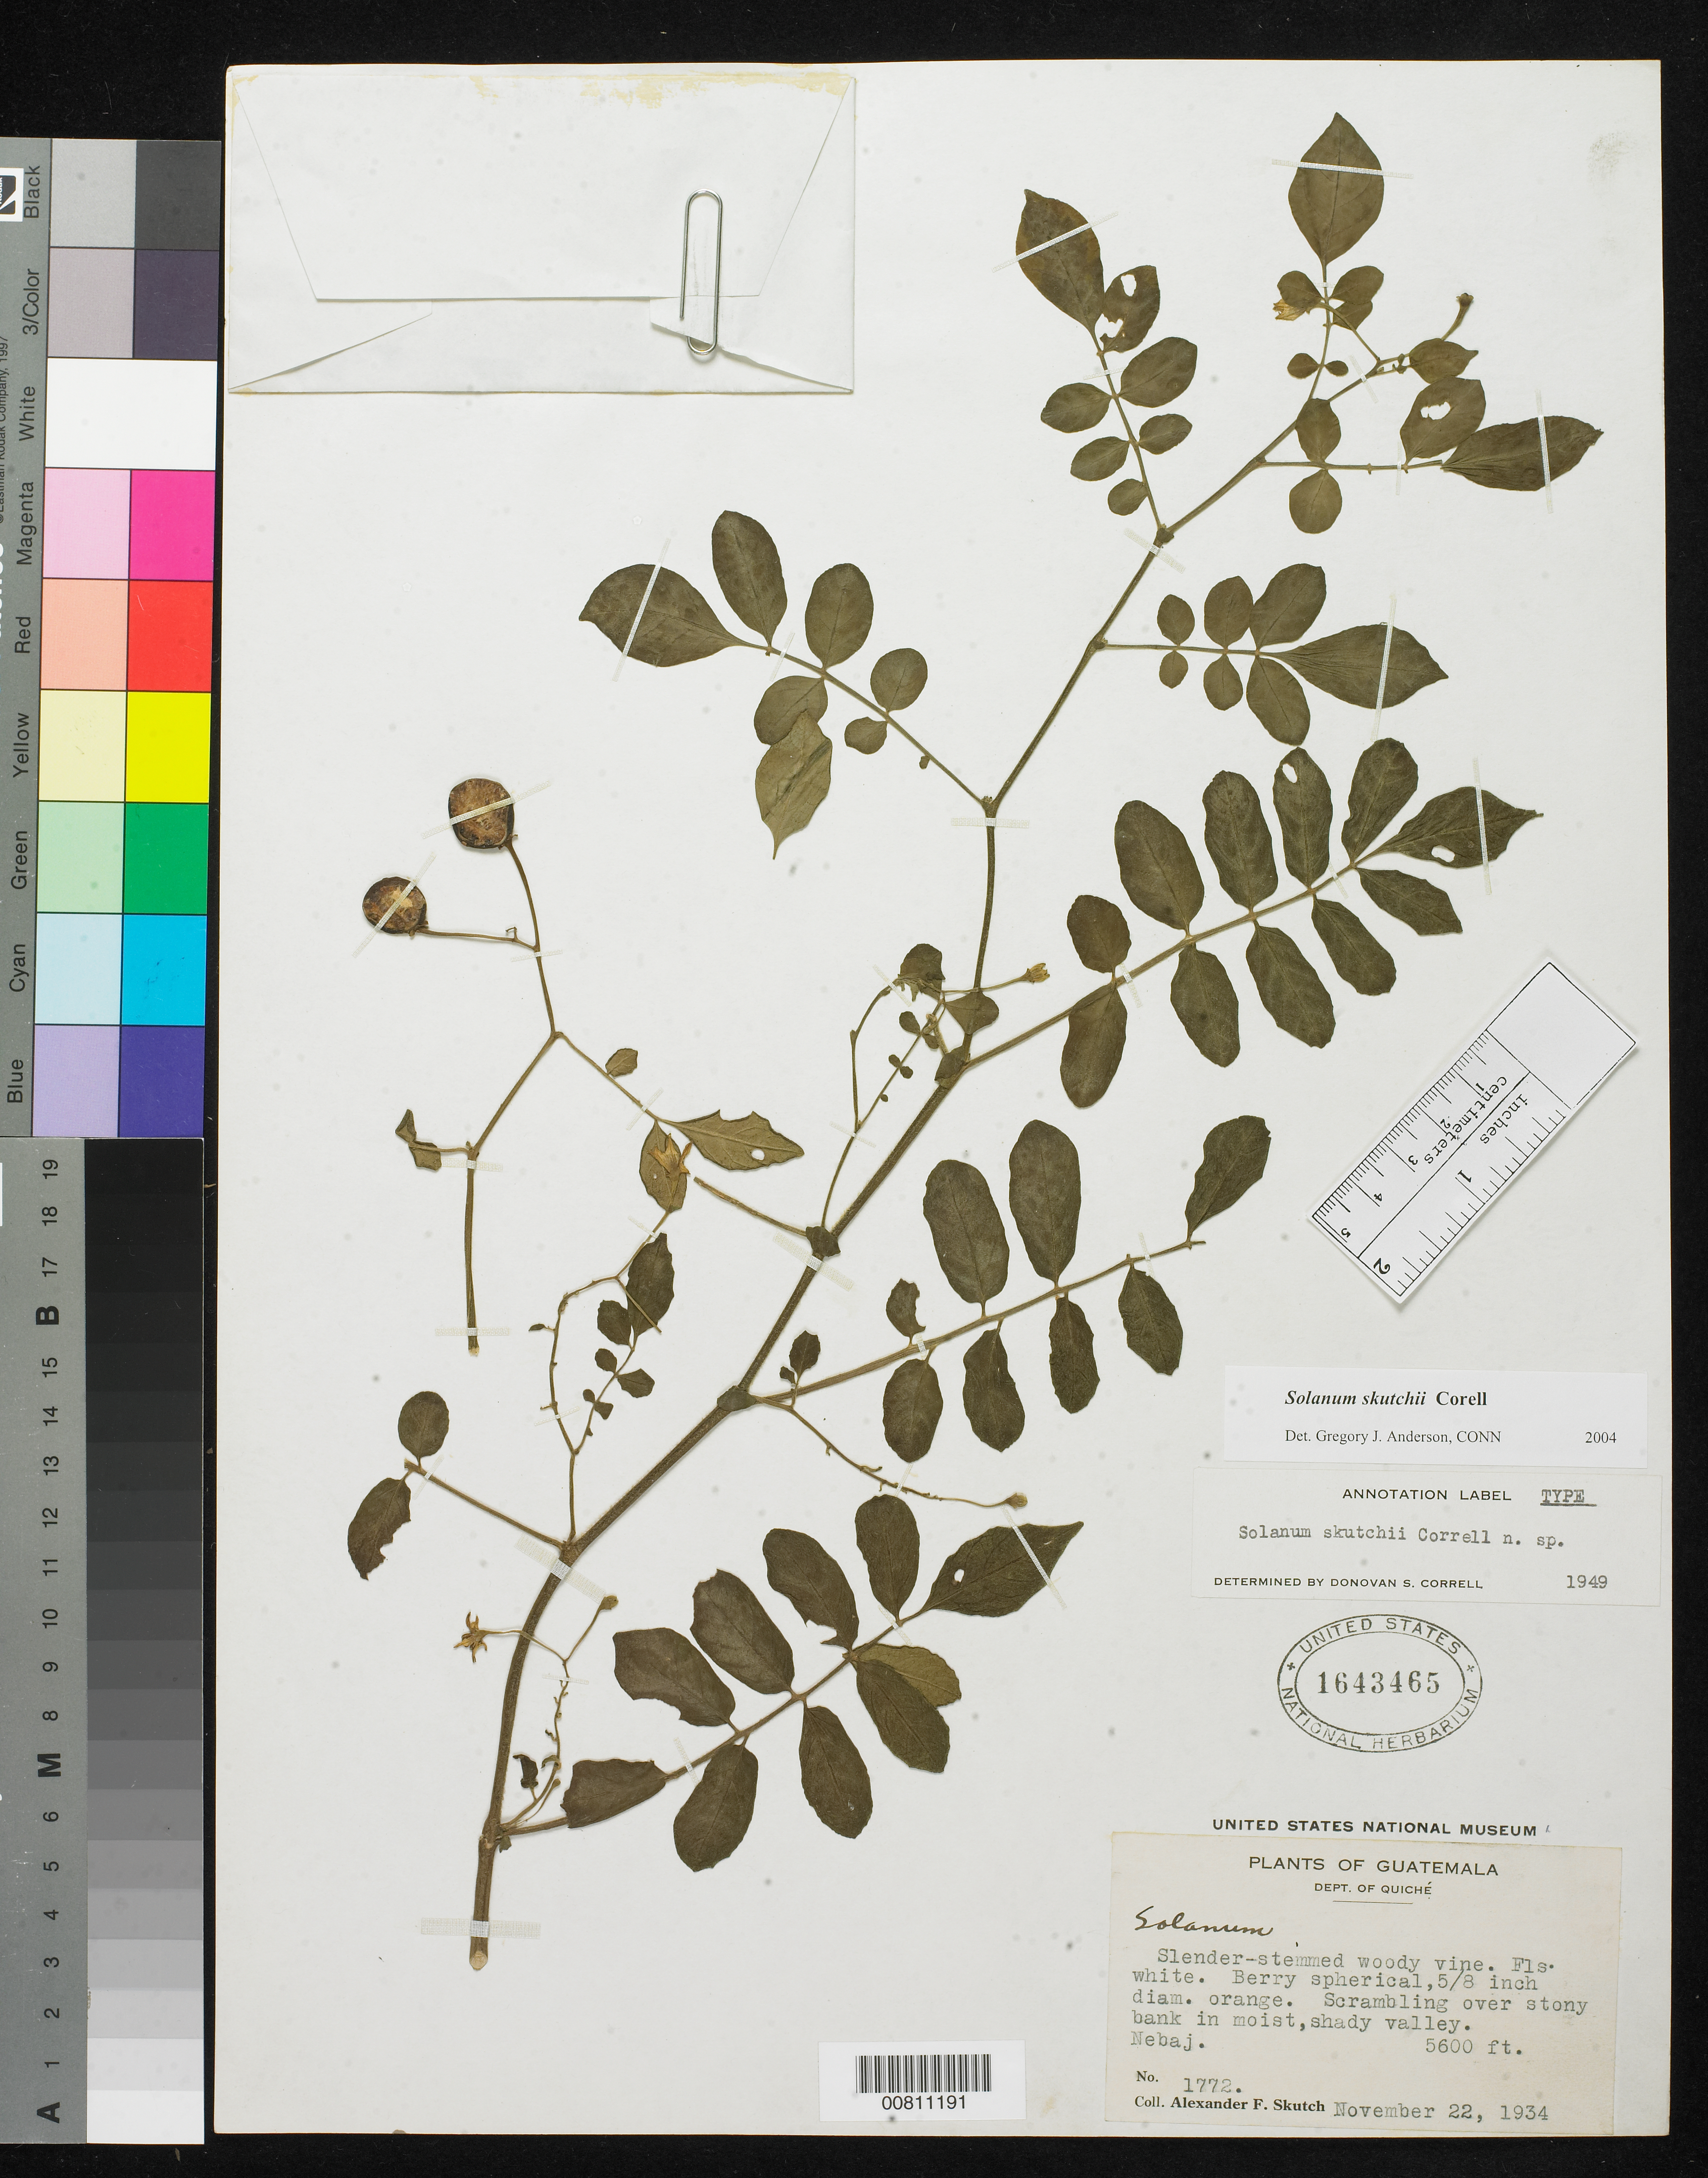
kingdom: Plantae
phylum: Tracheophyta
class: Magnoliopsida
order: Solanales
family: Solanaceae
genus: Solanum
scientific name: Solanum skutchii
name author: Correll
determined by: Anderson, G. J., (CONN)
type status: Holotype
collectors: A. F. Skutch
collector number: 1772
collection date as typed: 22 Nov 1934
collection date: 1934-11-22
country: Guatemala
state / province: El Quiché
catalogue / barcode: US 1643465